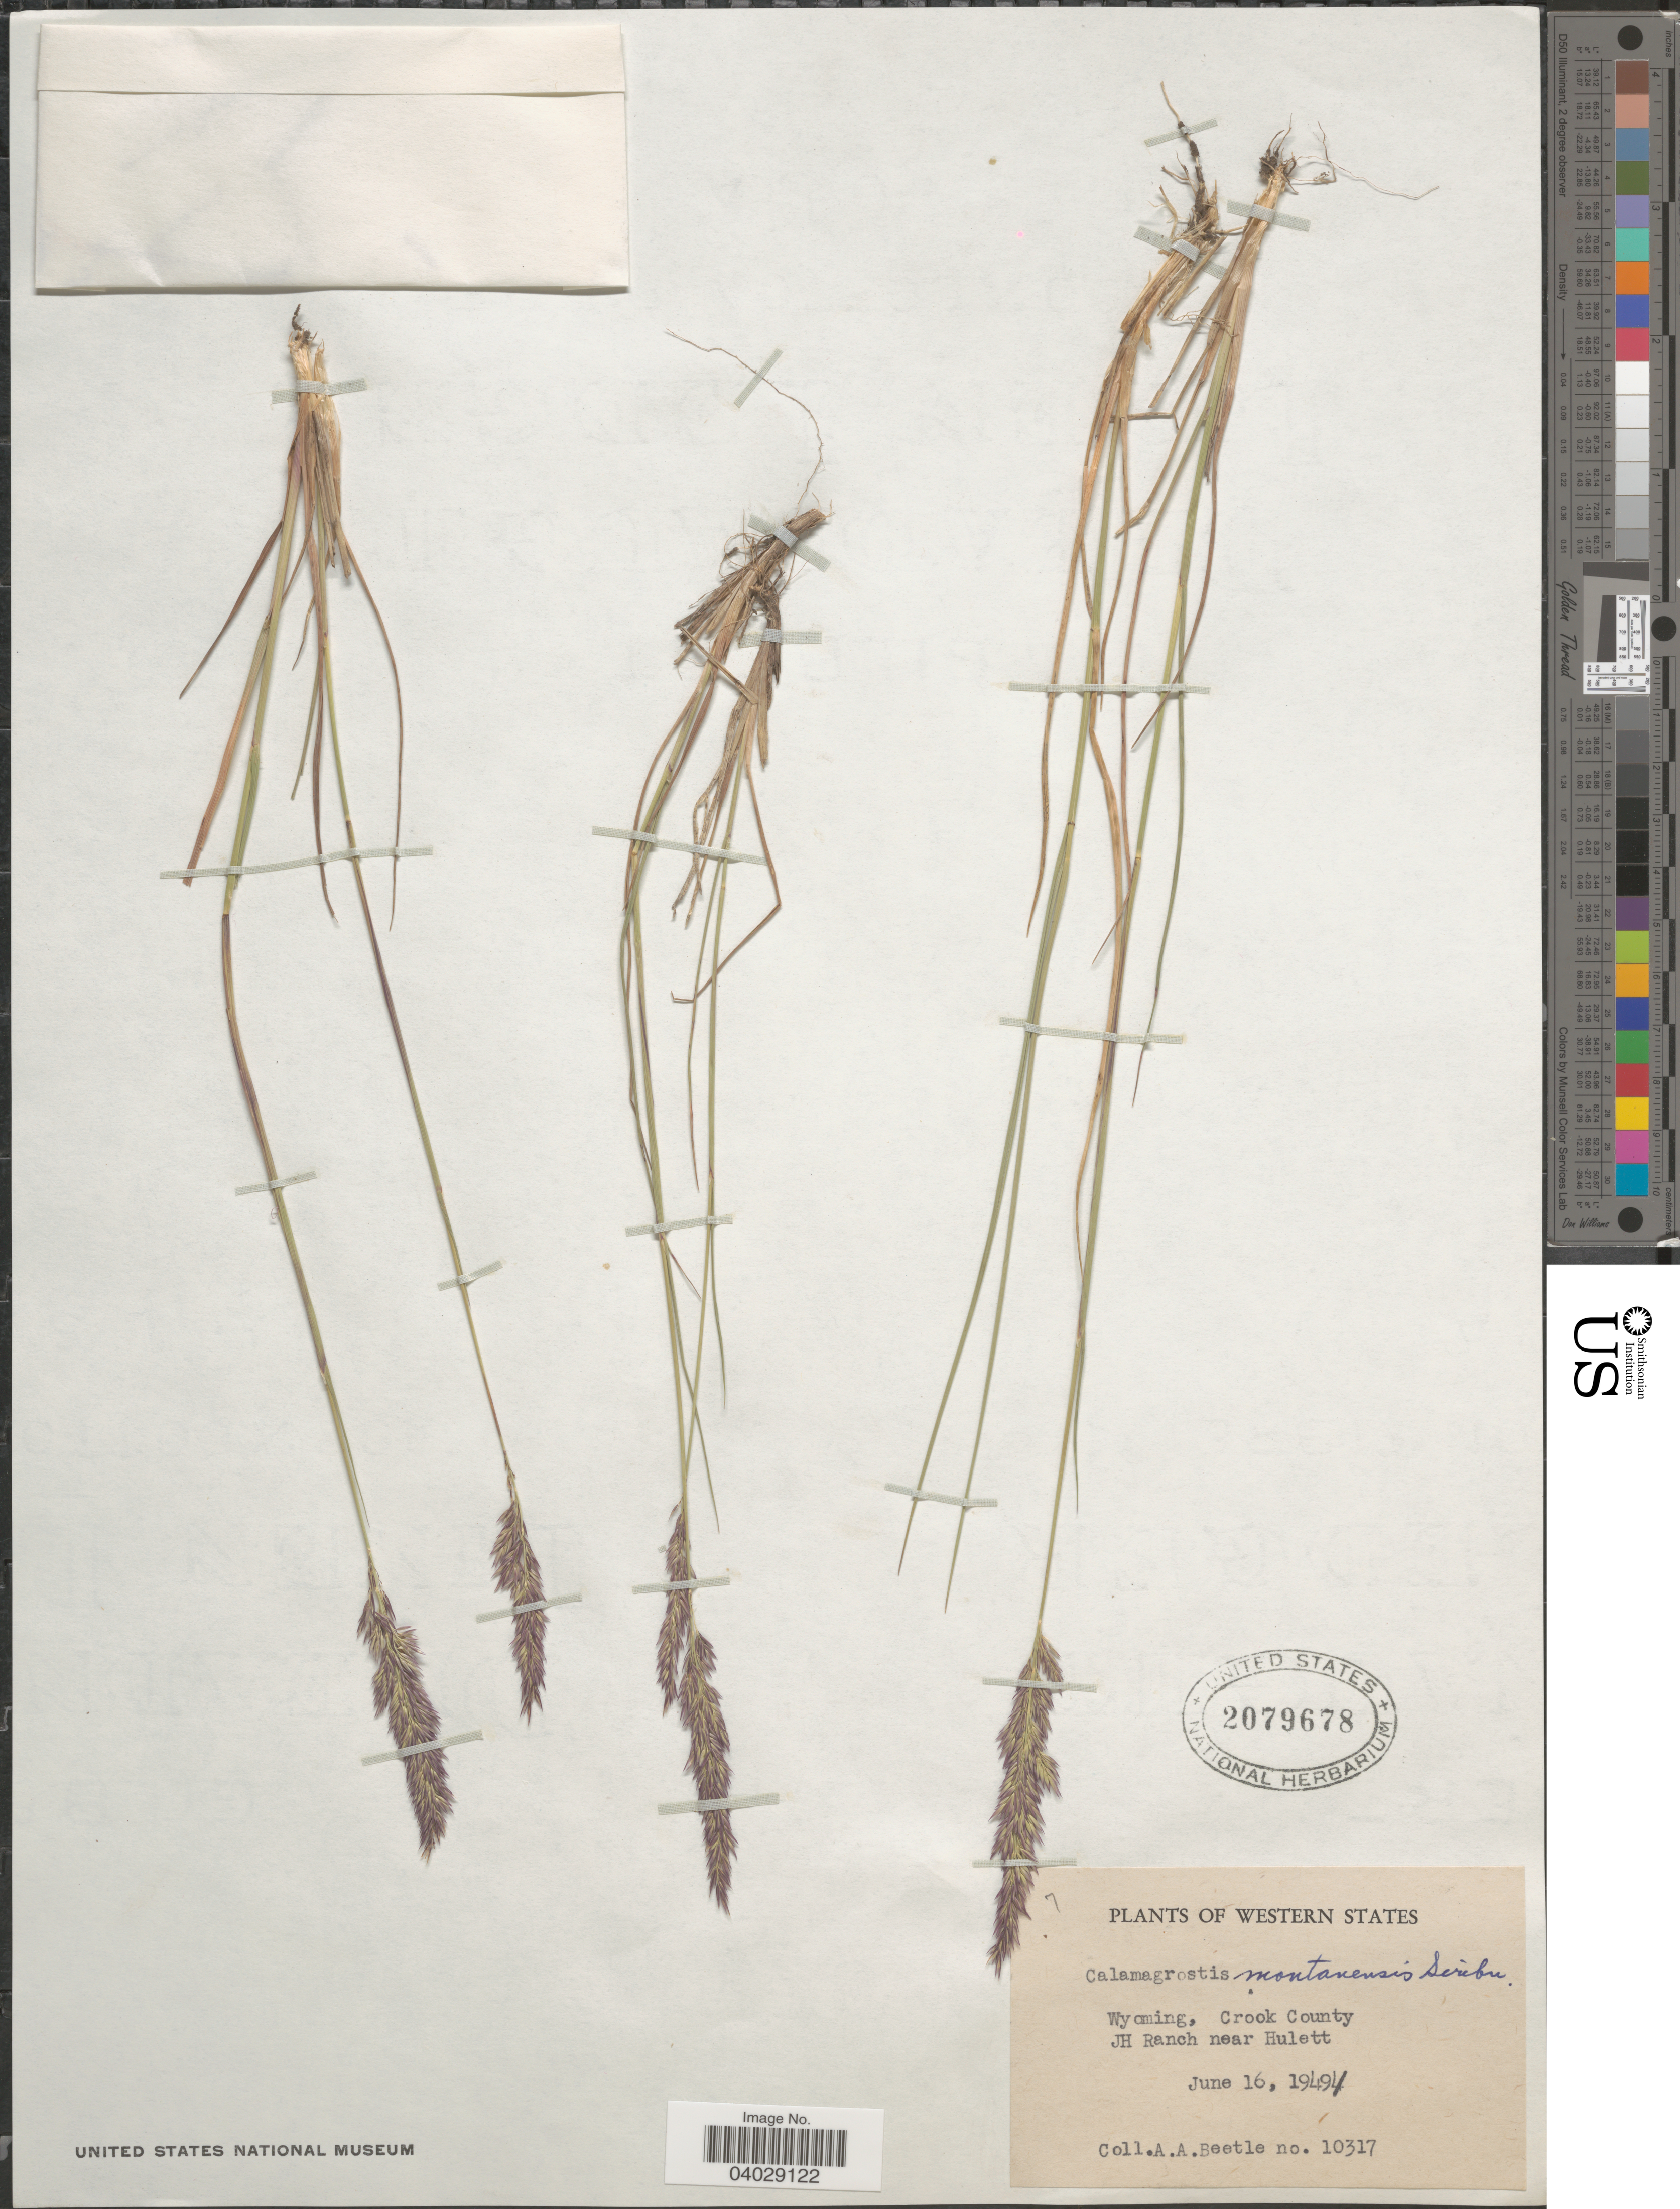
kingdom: Plantae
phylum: Tracheophyta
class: Liliopsida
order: Poales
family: Poaceae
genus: Calamagrostis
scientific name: Calamagrostis montanensis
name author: Scribn. ex Vasey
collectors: A. A. Beetle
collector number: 10317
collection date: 1949-06-16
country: United States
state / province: Wyoming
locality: Western States. Crook County. JH Ranch near Hulett.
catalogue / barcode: US 2079678